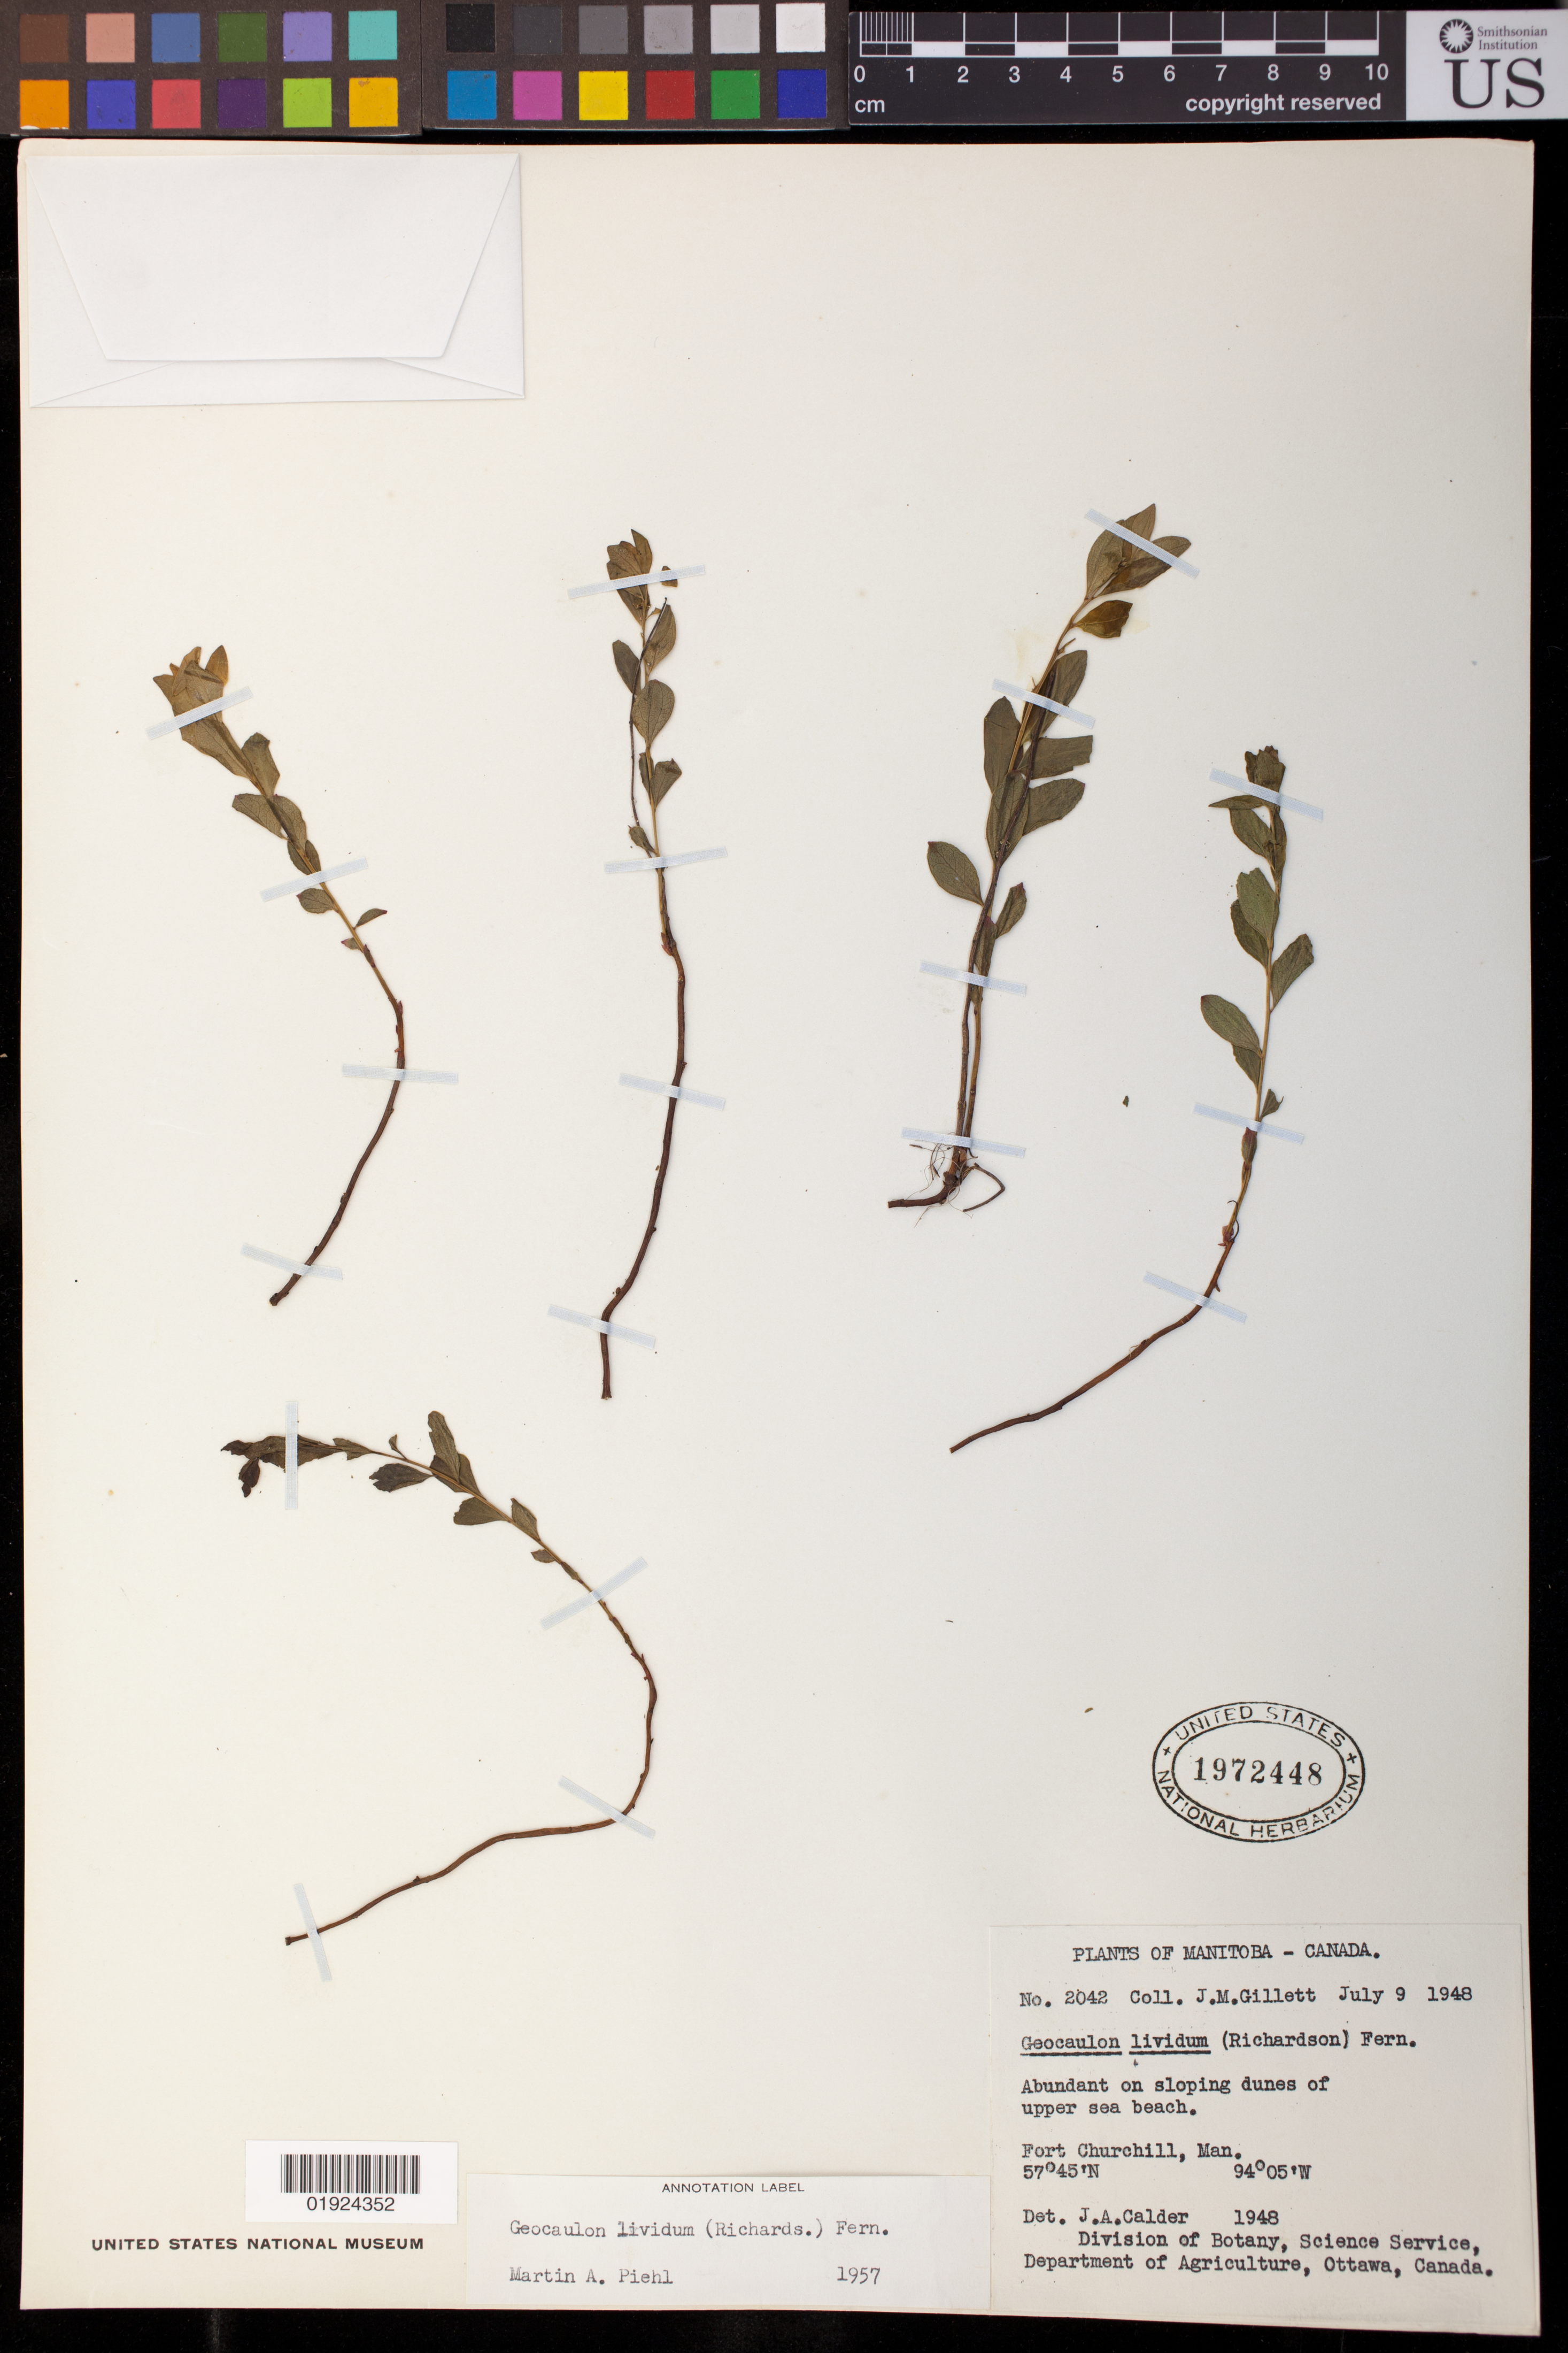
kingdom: Plantae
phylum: Tracheophyta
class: Magnoliopsida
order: Santalales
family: Comandraceae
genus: Geocaulon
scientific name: Geocaulon lividum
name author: (Richardson) Fernald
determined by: Piehl, M. A.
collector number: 2042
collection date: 1948-07-09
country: Canada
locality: Fort Churchill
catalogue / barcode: US 1972448